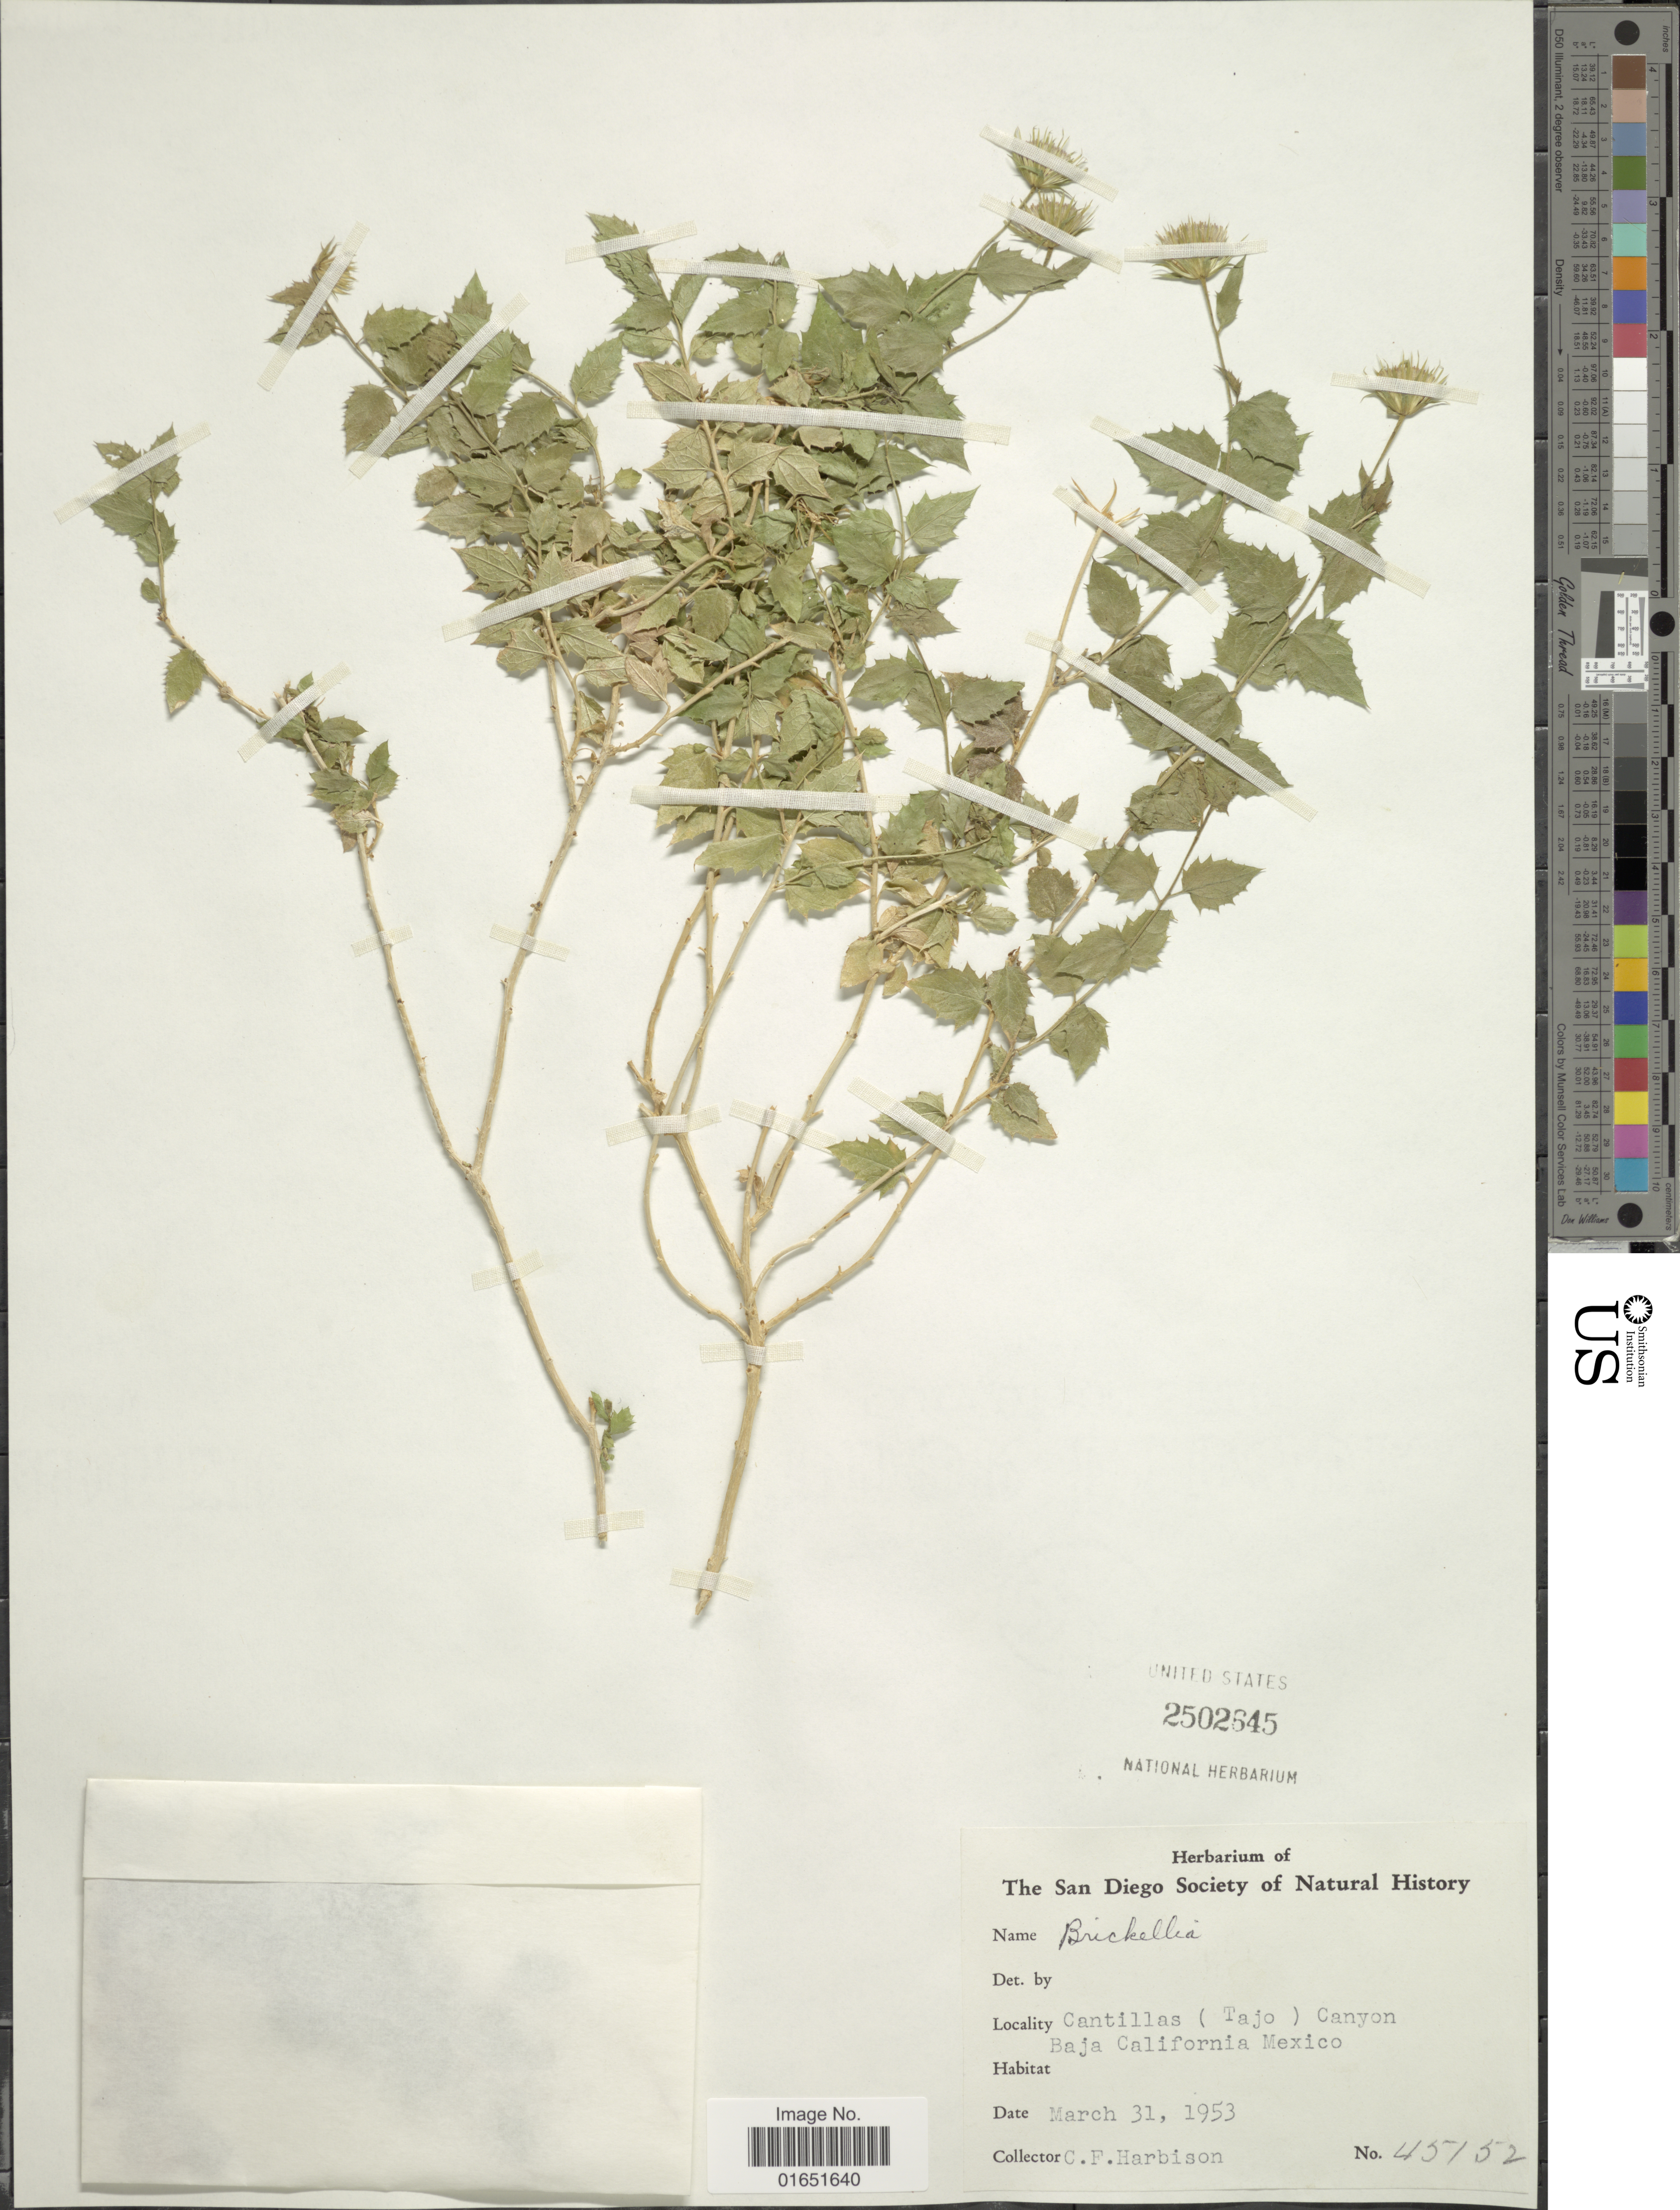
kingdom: Plantae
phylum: Tracheophyta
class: Magnoliopsida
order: Asterales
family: Asteraceae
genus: Brickellia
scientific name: Brickellia arguta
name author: B.L. Rob.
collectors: C. F. Harbison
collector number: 45152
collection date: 1953-03-31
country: Mexico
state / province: Baja California Norte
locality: Cantillas (Tajo) Canyon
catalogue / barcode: US 2502645